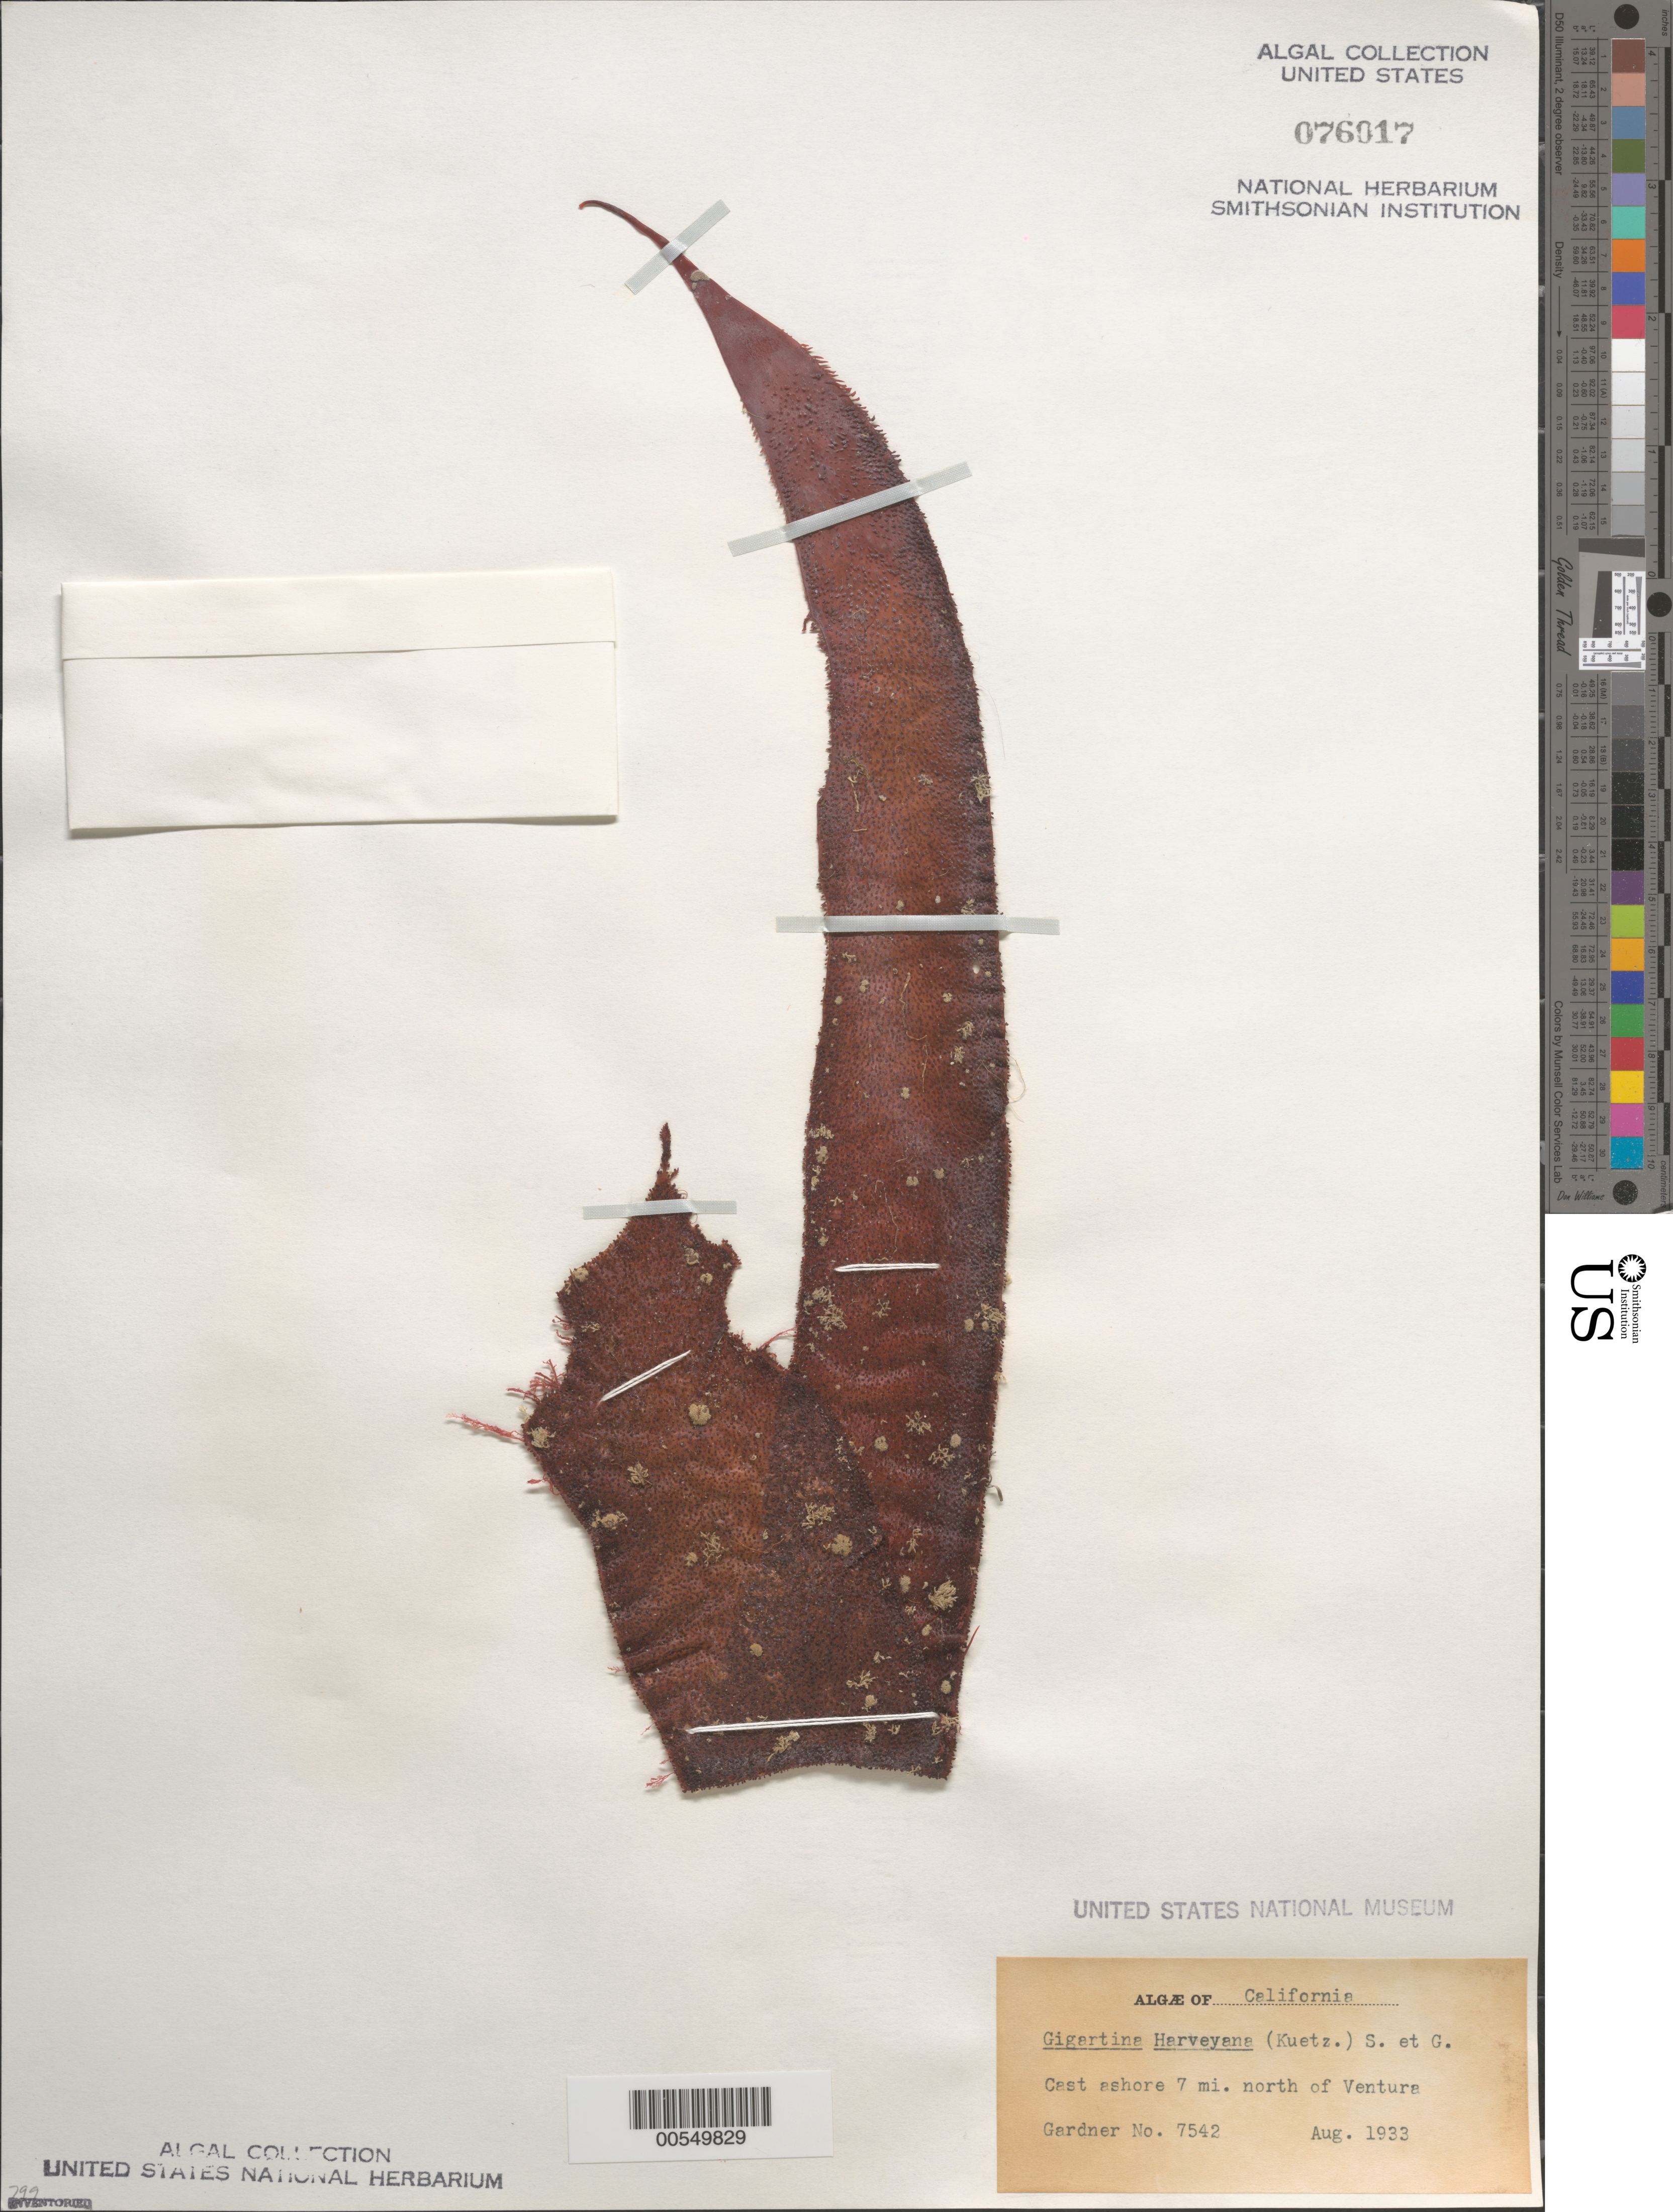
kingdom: Plantae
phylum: Rhodophyta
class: Florideophyceae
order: Gigartinales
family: Gigartinaceae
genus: Chondracanthus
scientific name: Chondracanthus harveyanus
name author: (Kütz.) Guiry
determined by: Algae name updating Project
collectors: N. Gardner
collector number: NLG 7542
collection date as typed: Aug 1933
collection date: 1933-08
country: United States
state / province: California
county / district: Ventura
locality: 7 miles north of Ventura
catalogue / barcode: US 76017